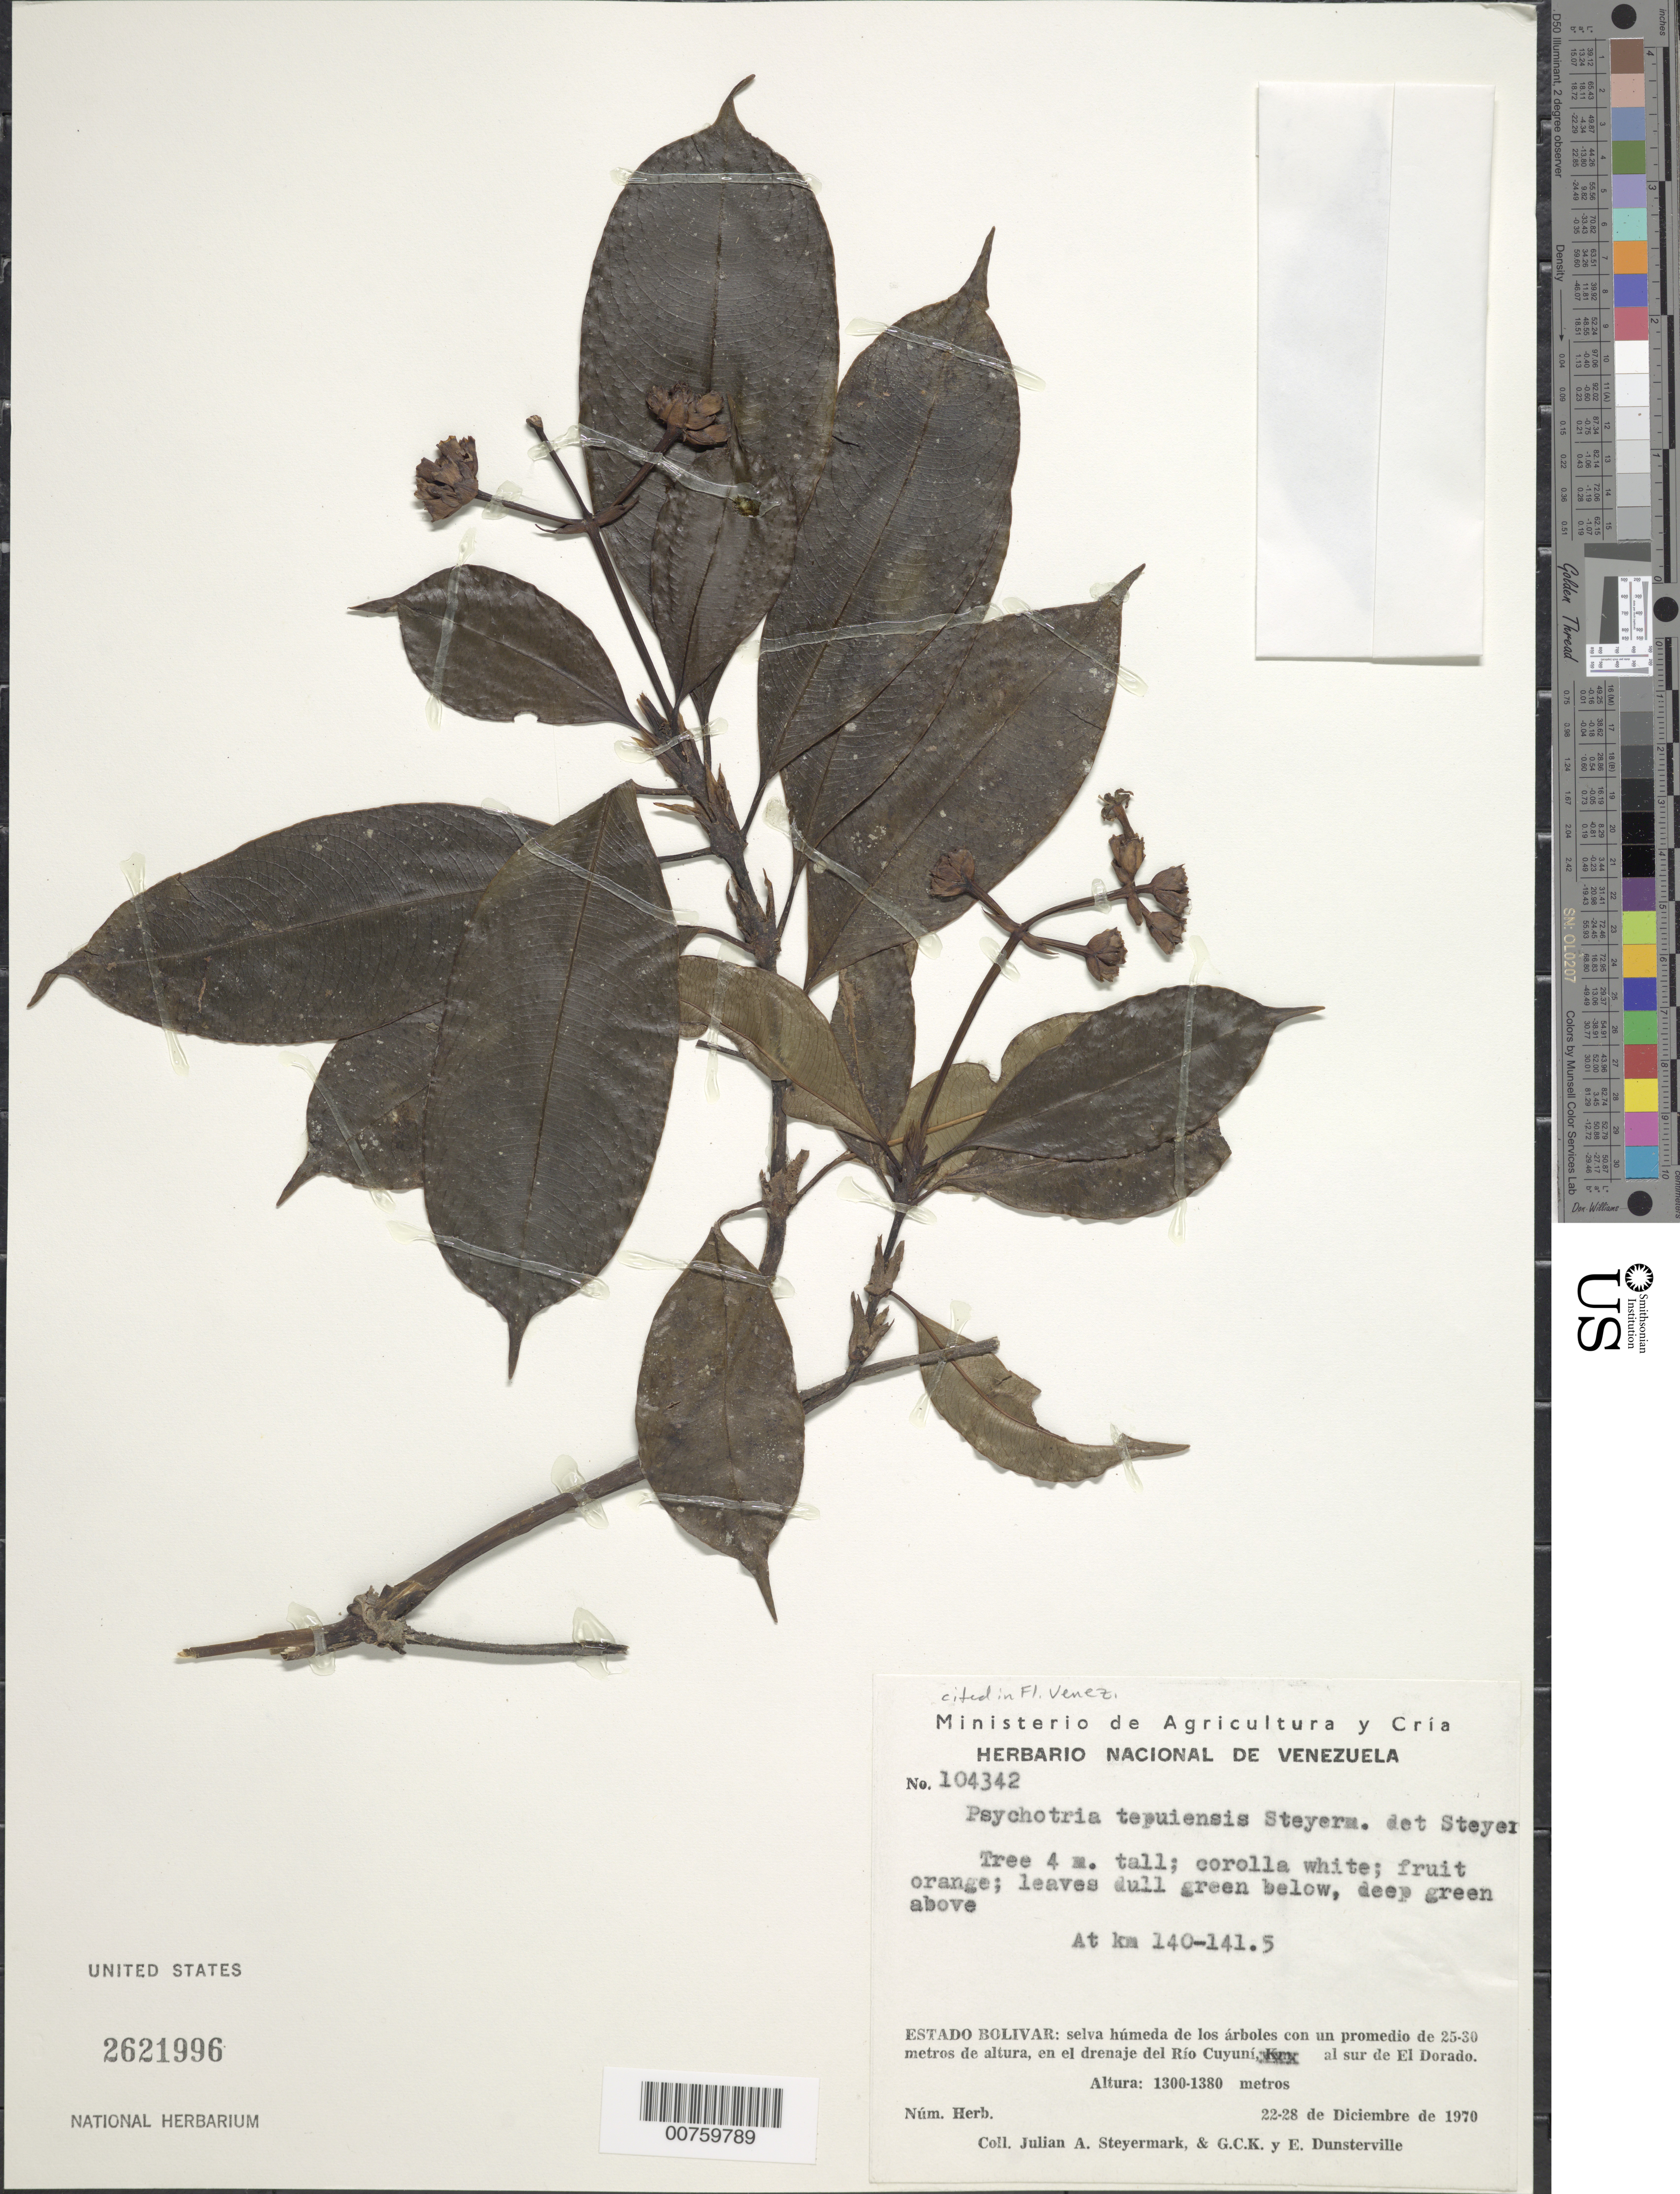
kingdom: Plantae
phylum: Tracheophyta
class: Magnoliopsida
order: Gentianales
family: Rubiaceae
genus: Psychotria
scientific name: Psychotria tepuiensis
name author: (Steyerm.) Steyerm.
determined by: Steyermark, Julian A., (VEN)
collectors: J. Steyermark, G. C. K. Dunsterville & E. Dunsterville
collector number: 104342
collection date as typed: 22-Dec-70 to 28-Dec-70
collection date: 1970-12-22/1970-12-28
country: Venezuela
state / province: Bolívar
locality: Río Cuyuni, S of El Dorado, km 140-141.5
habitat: Selva húmeda de los arboles con un promedio de 25-30 m de alt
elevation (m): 1300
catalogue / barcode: US 2621996